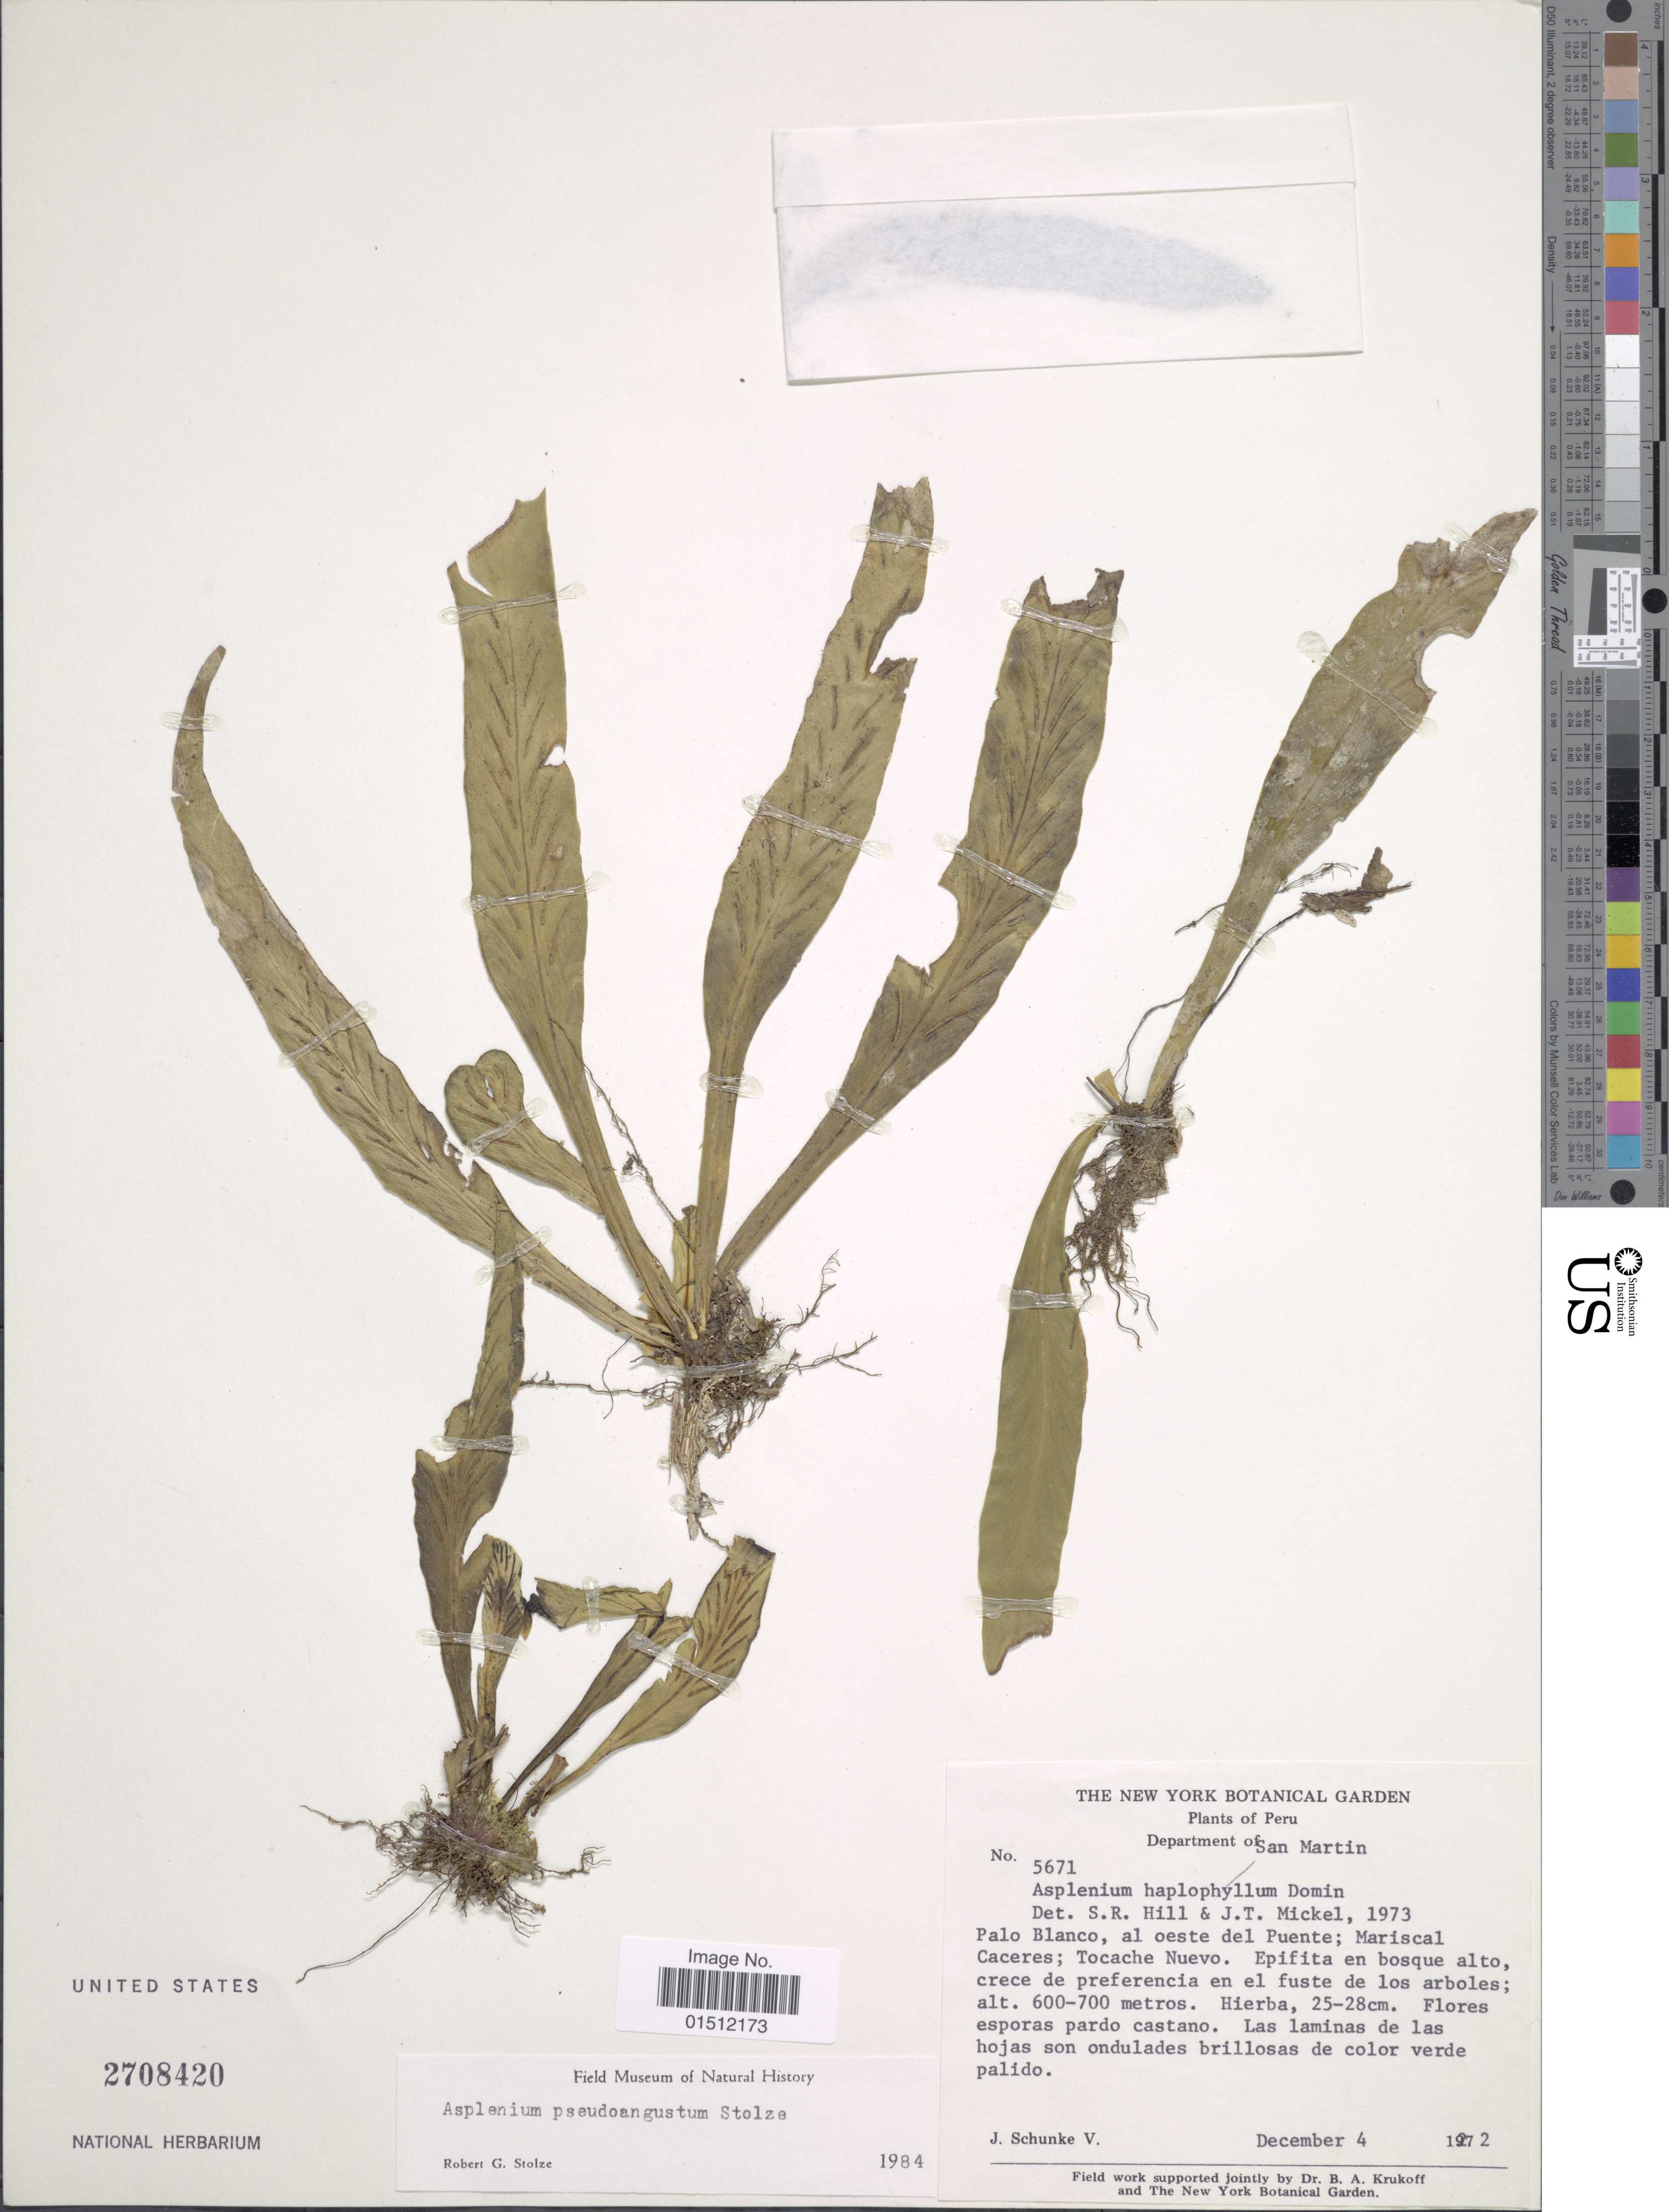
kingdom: Plantae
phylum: Tracheophyta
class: Polypodiopsida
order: Polypodiales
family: Aspleniaceae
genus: Asplenium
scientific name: Asplenium pseudoangustum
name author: Stolze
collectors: J. M. Schunke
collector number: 5671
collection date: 1972-12-04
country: Peru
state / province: San Martín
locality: Palo Blanco, al oeste del Puente: Mariscal Caceres; Tocache Nuevo.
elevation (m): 600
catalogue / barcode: US 2708420